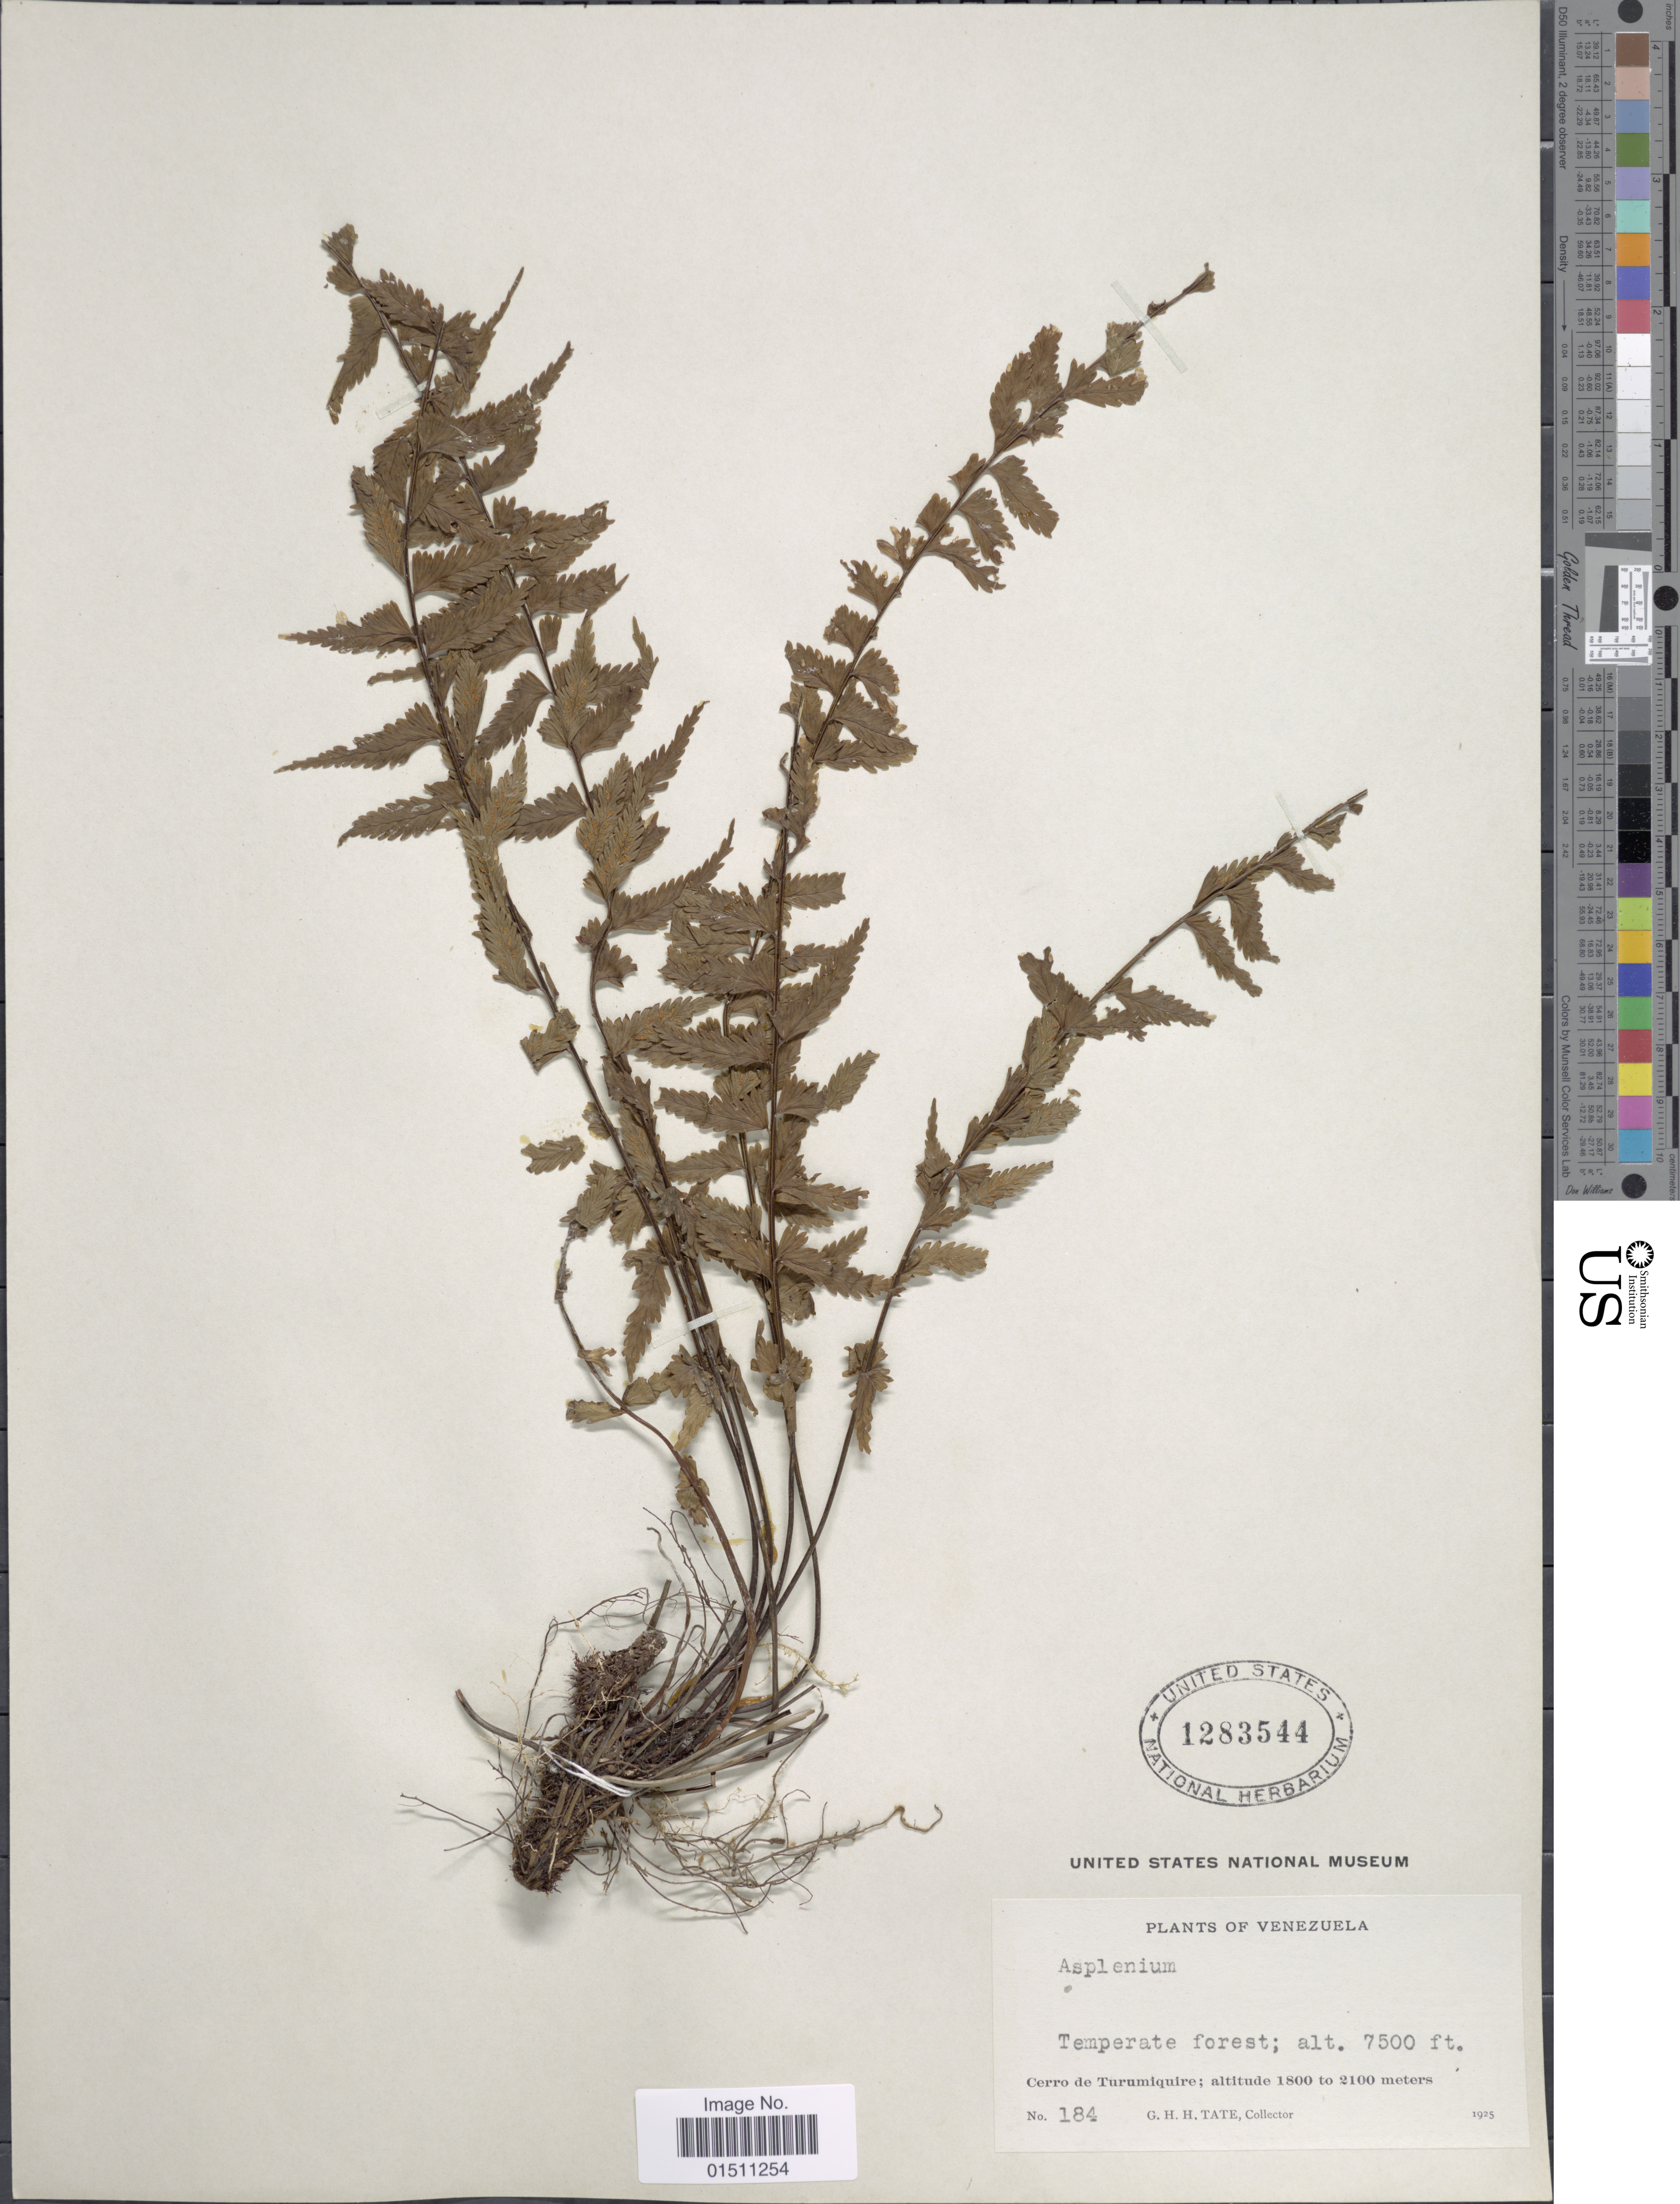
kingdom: Plantae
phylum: Tracheophyta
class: Polypodiopsida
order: Polypodiales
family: Aspleniaceae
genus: Asplenium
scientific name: Asplenium harpeodes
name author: Kunze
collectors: G. H. H.Tate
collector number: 184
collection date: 1925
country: Venezuela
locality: Venezuela, Cerro de Turumiquire.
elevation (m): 2286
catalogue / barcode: US 1283544